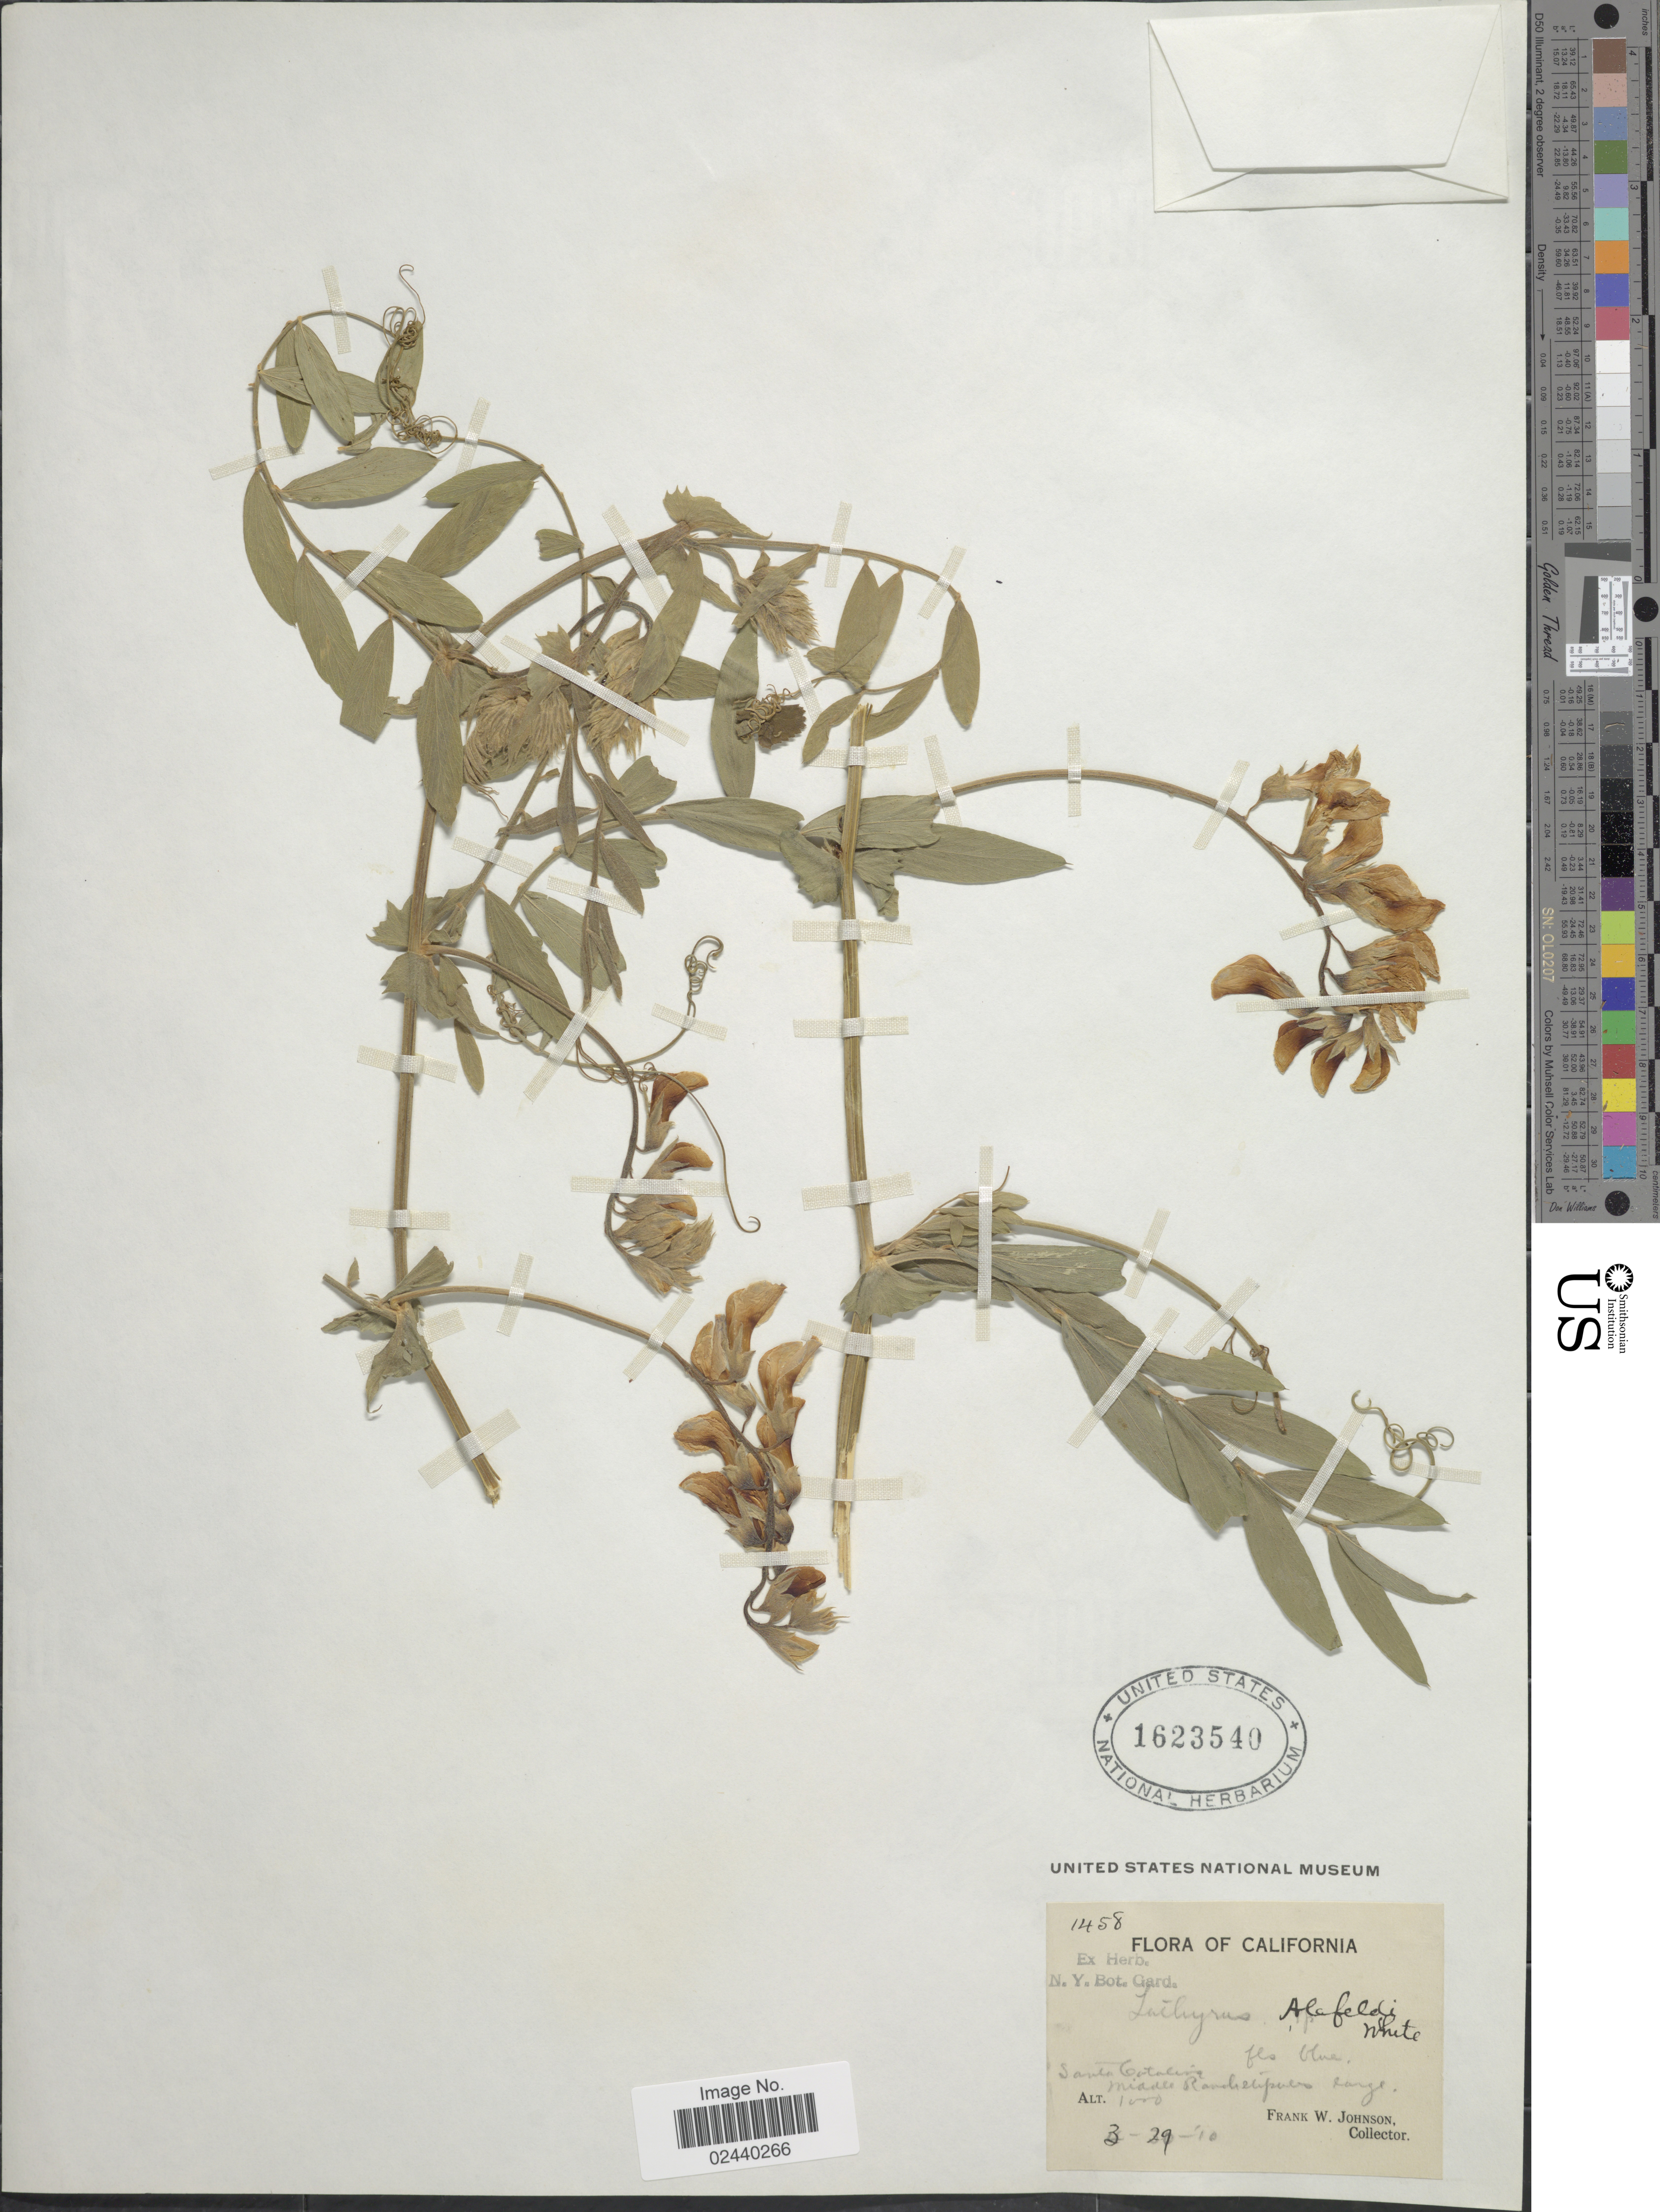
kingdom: Plantae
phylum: Tracheophyta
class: Magnoliopsida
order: Fabales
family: Fabaceae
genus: Lathyrus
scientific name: Lathyrus alefeldii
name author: T.G. White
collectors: F. W. Johnson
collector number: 1458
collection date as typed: Transcribed d/m/y: 29/3/10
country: United States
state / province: California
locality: Santa Catalina, Middle Ranch elipners [interpreted] range.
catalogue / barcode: US 1623540